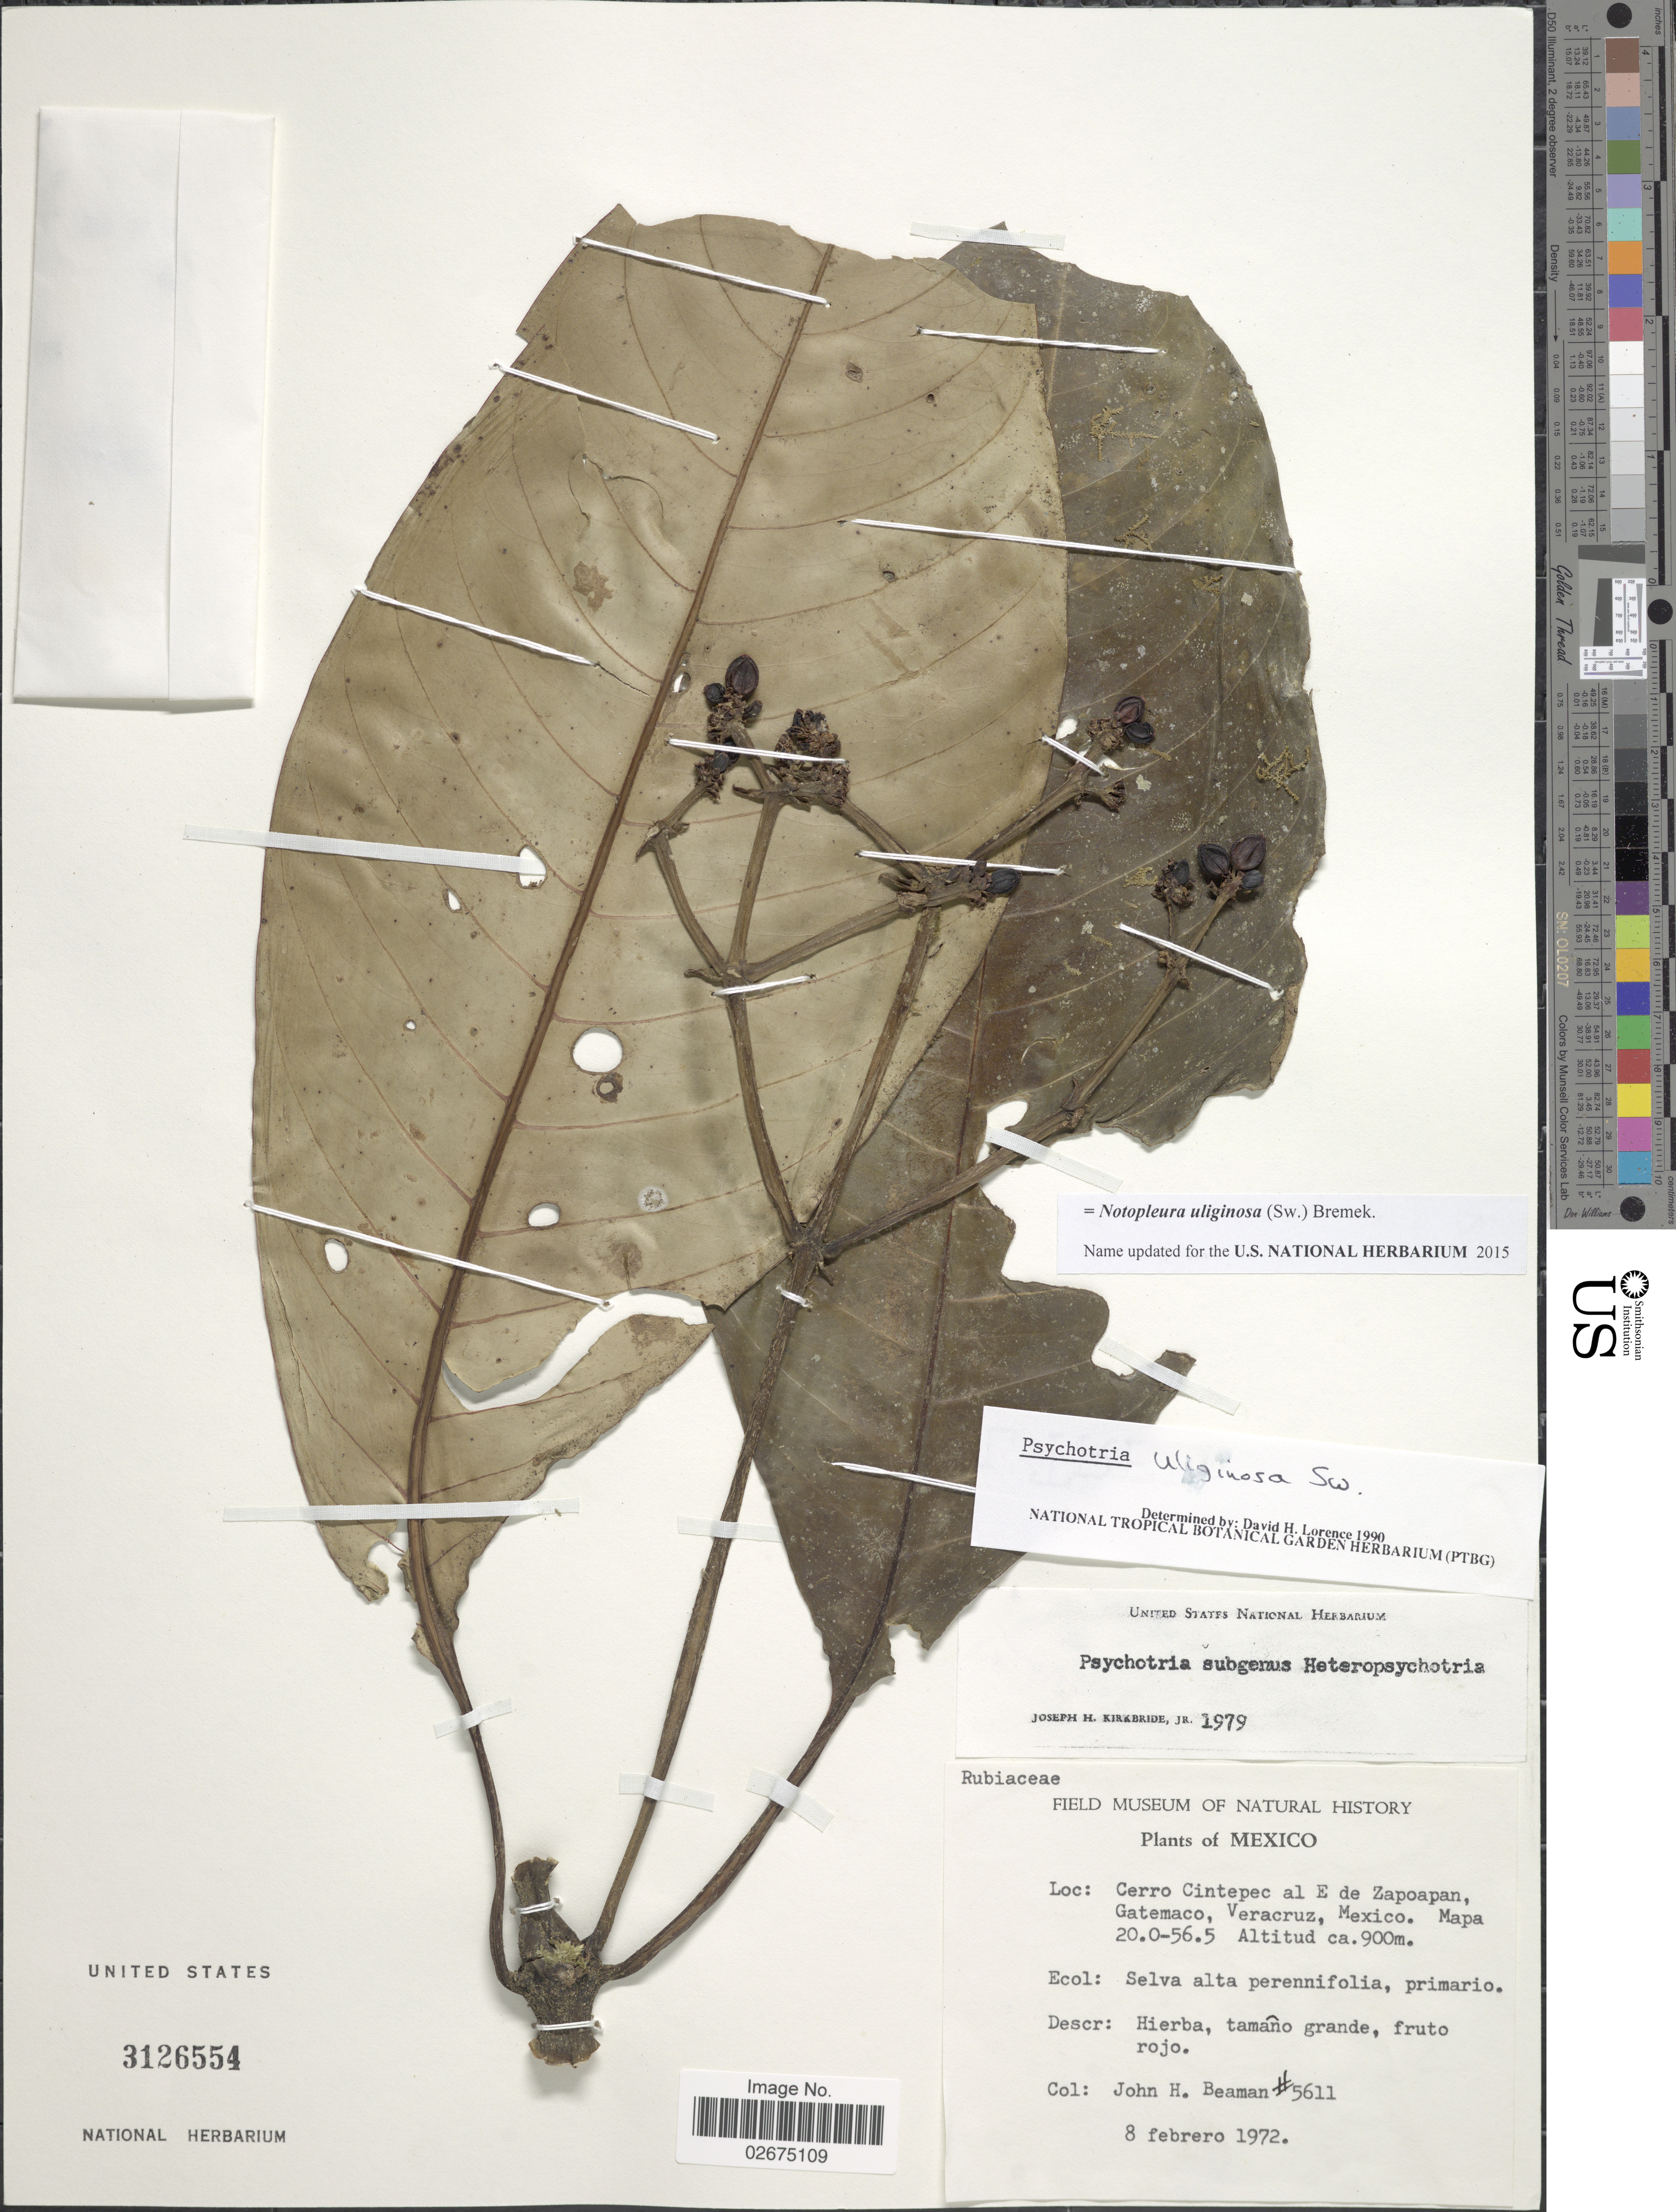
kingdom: Plantae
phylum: Tracheophyta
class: Magnoliopsida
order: Gentianales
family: Rubiaceae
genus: Notopleura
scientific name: Notopleura uliginosa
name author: (Sw.) Bremek.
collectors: J. H. Beaman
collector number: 5611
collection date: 1972-02-08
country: Mexico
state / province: Veracruz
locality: Cerro Cintepec al E de Zapoapan, Gatemaco, Veracruz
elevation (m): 900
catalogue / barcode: US 3126554